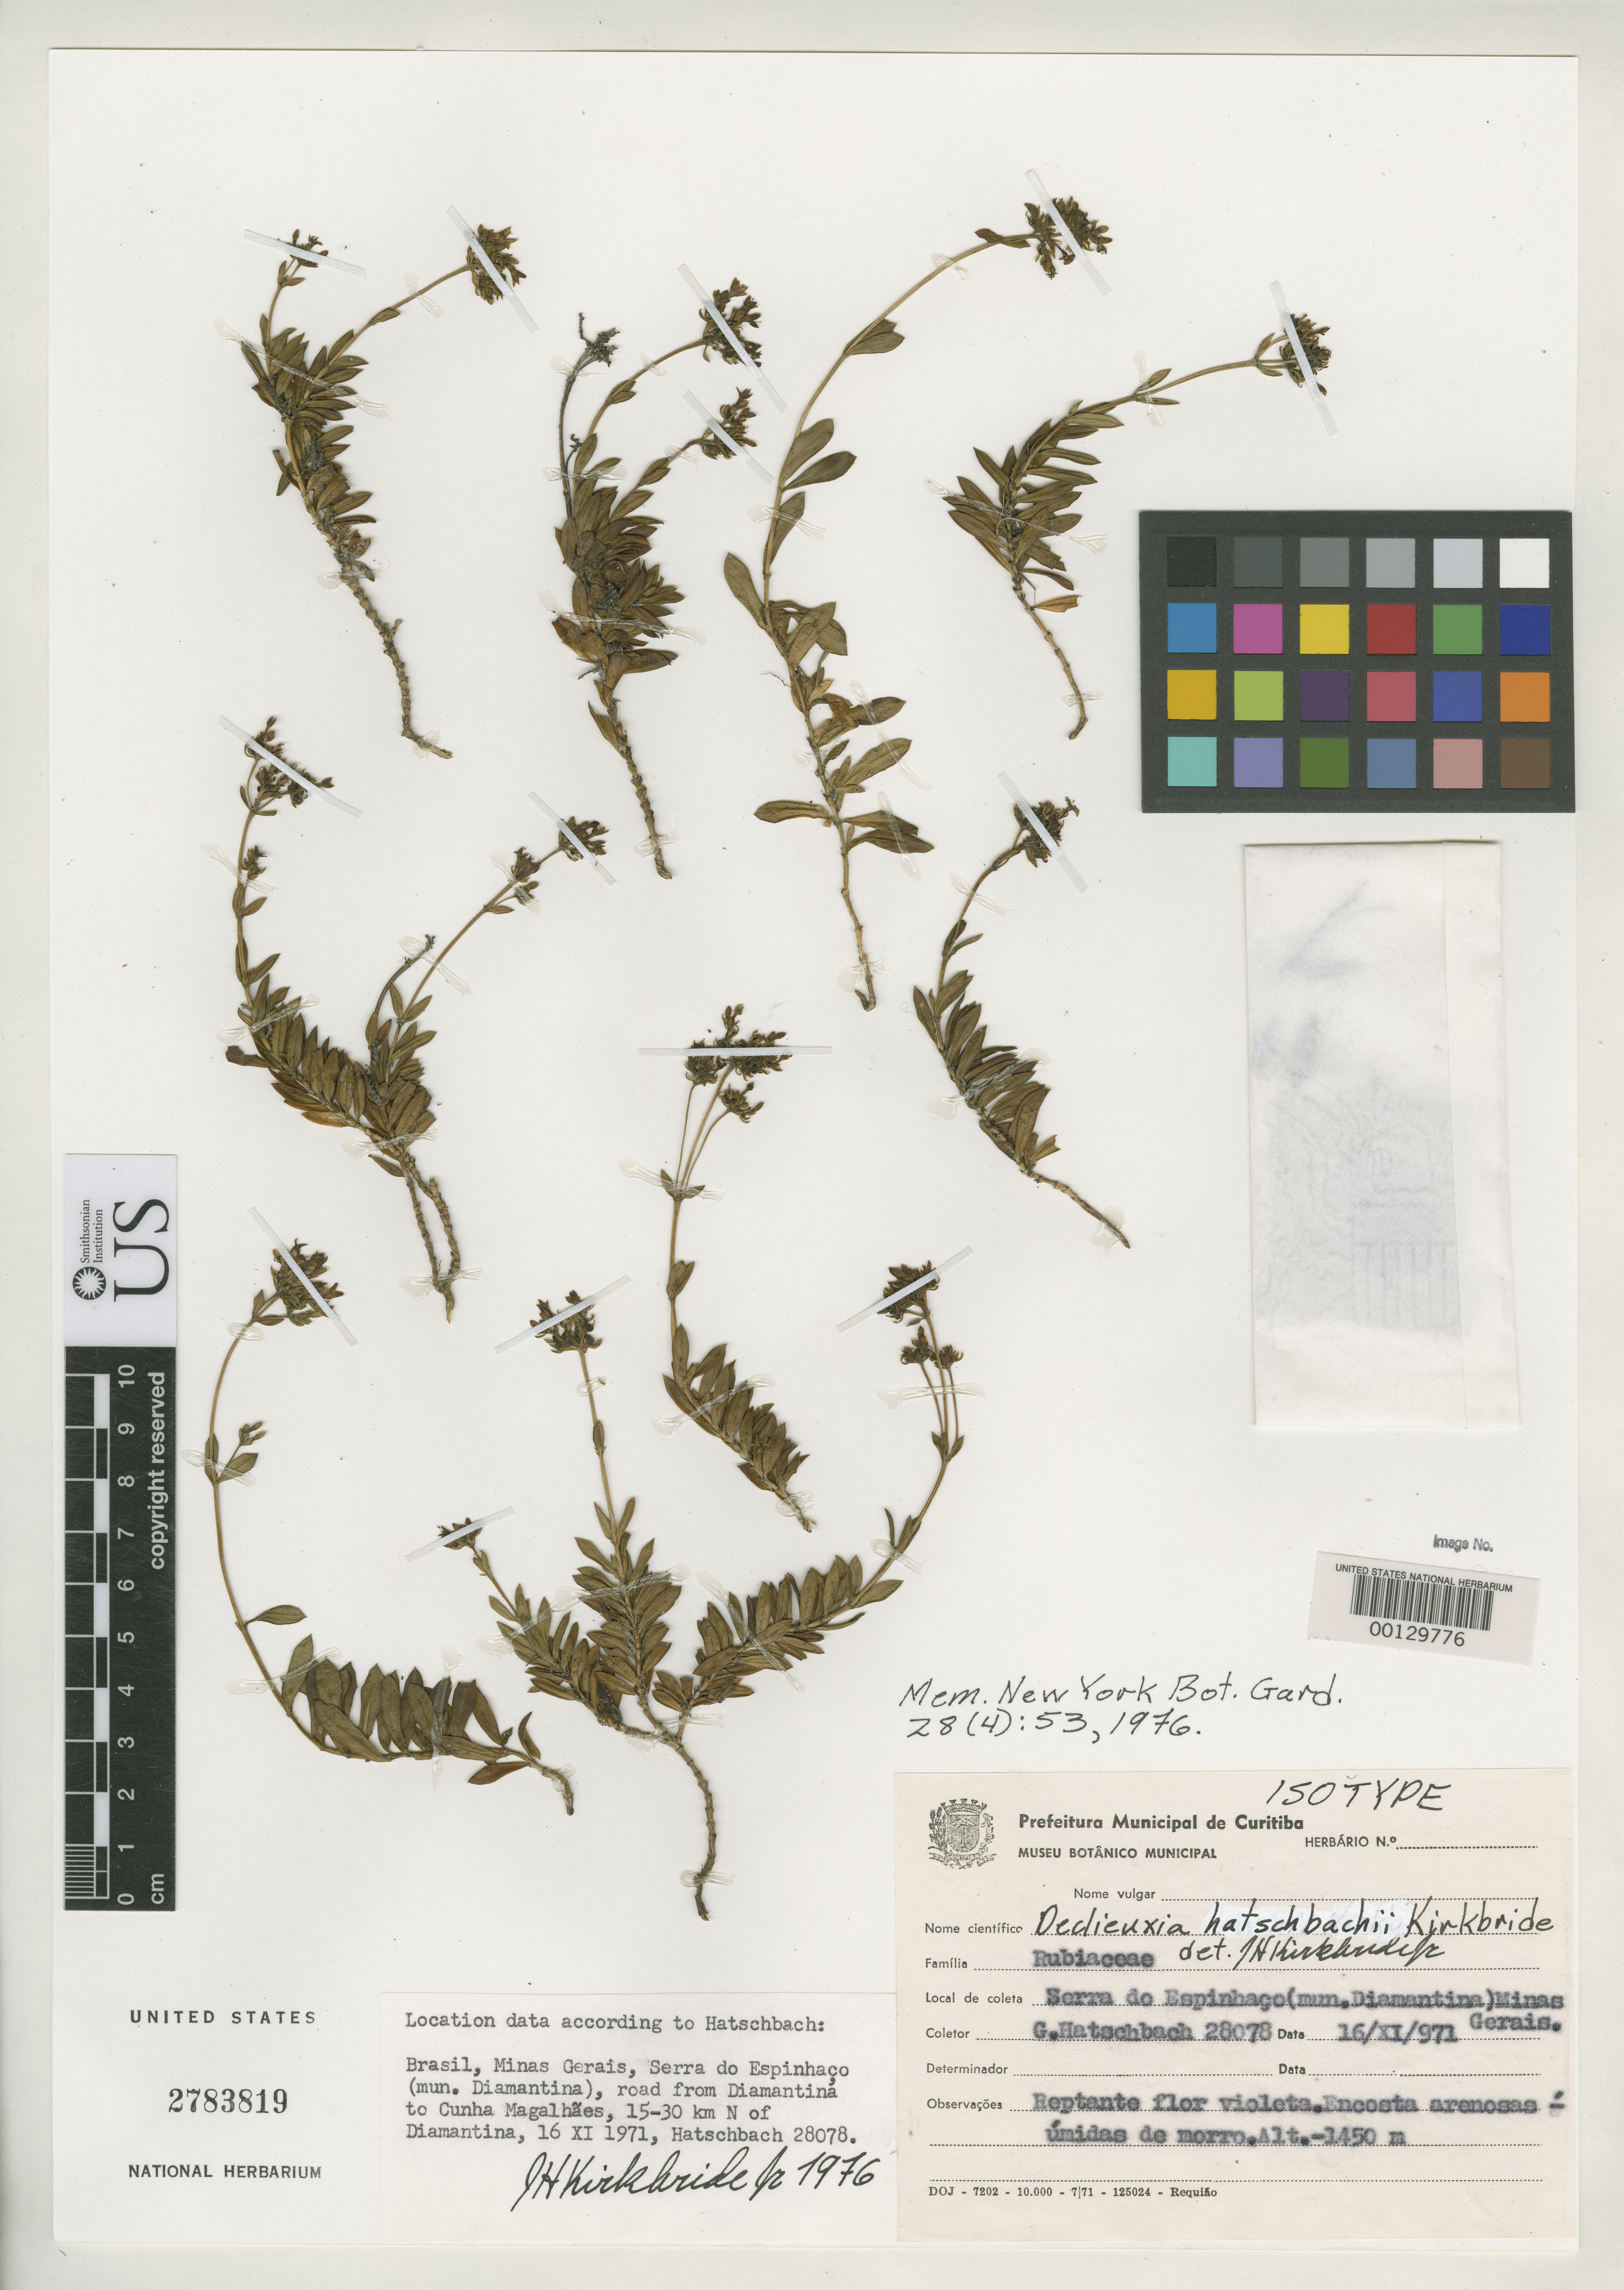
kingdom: Plantae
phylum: Tracheophyta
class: Magnoliopsida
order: Gentianales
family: Rubiaceae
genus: Declieuxia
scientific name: Declieuxia hatschbachii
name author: J.H. Kirkbr.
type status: Isotype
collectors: G. Hatschbach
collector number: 28078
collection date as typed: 16 Nov 1971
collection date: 1971-11-16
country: Brazil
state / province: Minas Gerais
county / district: Diamantina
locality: Serra do Espinhaco road between Diamantina and Cunha Magalhaes.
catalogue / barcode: US 2783819